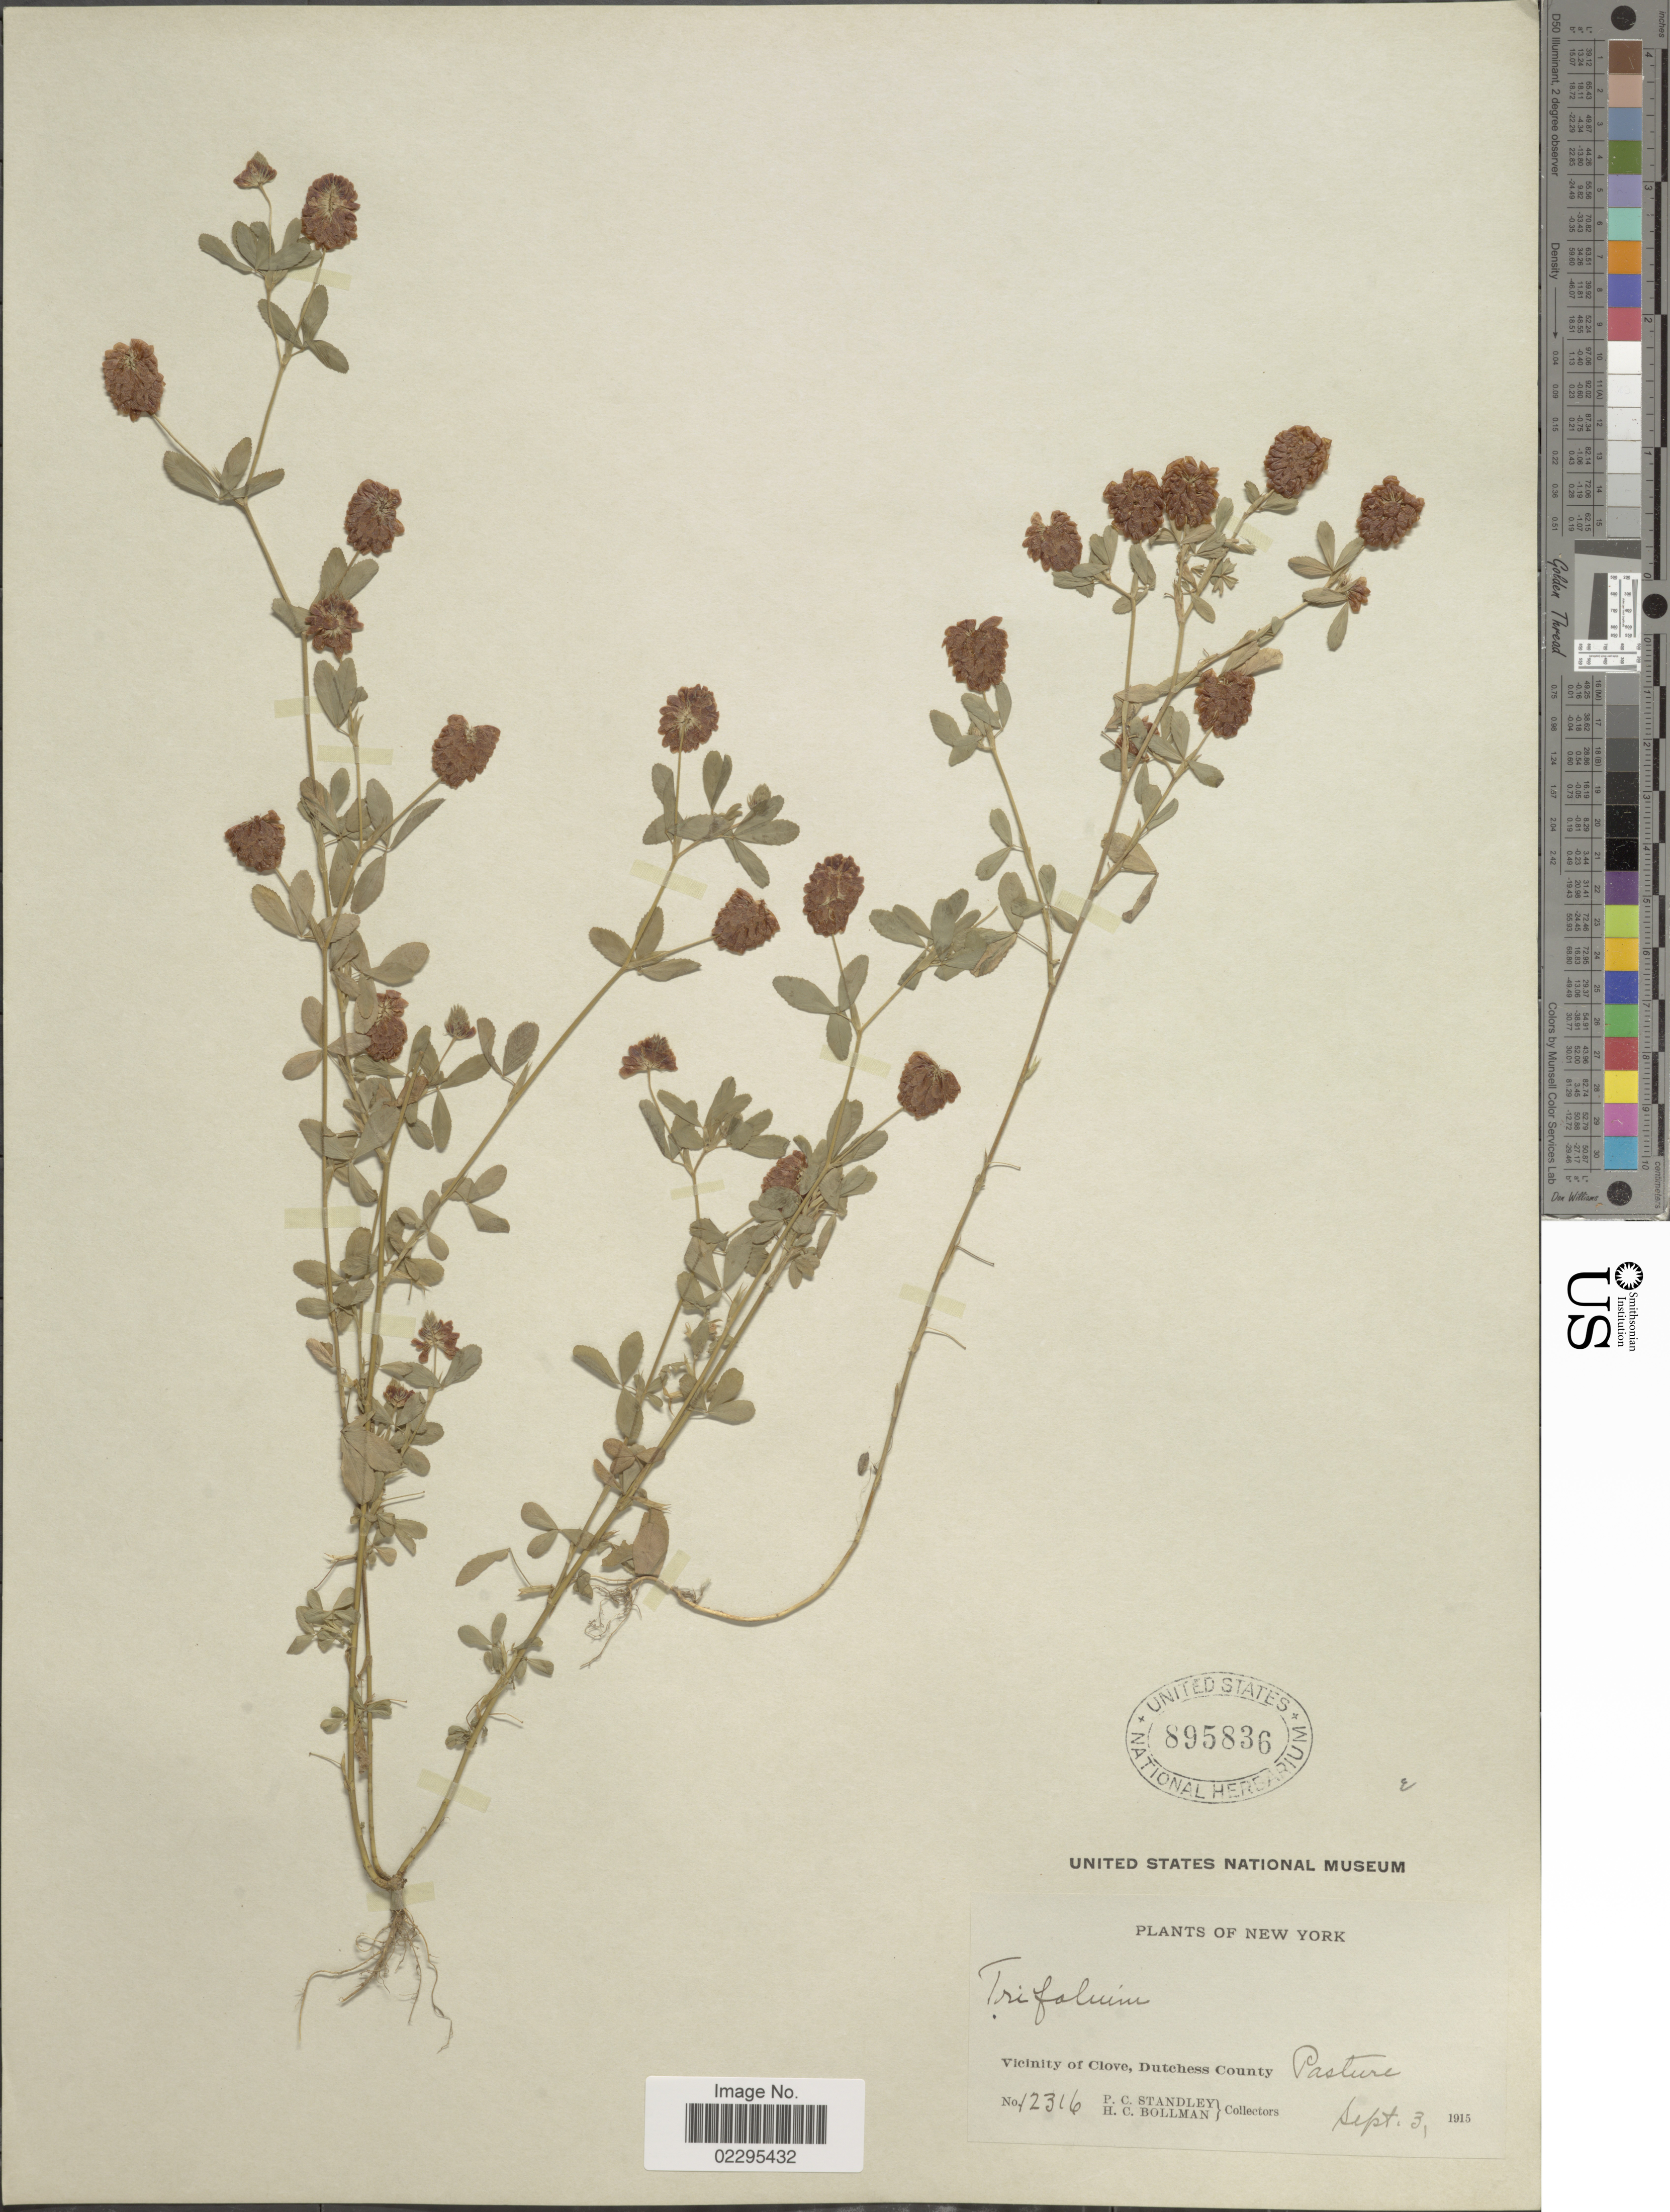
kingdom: Plantae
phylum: Tracheophyta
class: Magnoliopsida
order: Fabales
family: Fabaceae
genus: Trifolium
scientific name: Trifolium agrarium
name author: L.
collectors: P. C. Standley & H. C. Bollman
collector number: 12316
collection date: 1915-09-03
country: United States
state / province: New York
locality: Vicinity of Clove, Dutchess County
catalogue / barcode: US 895836